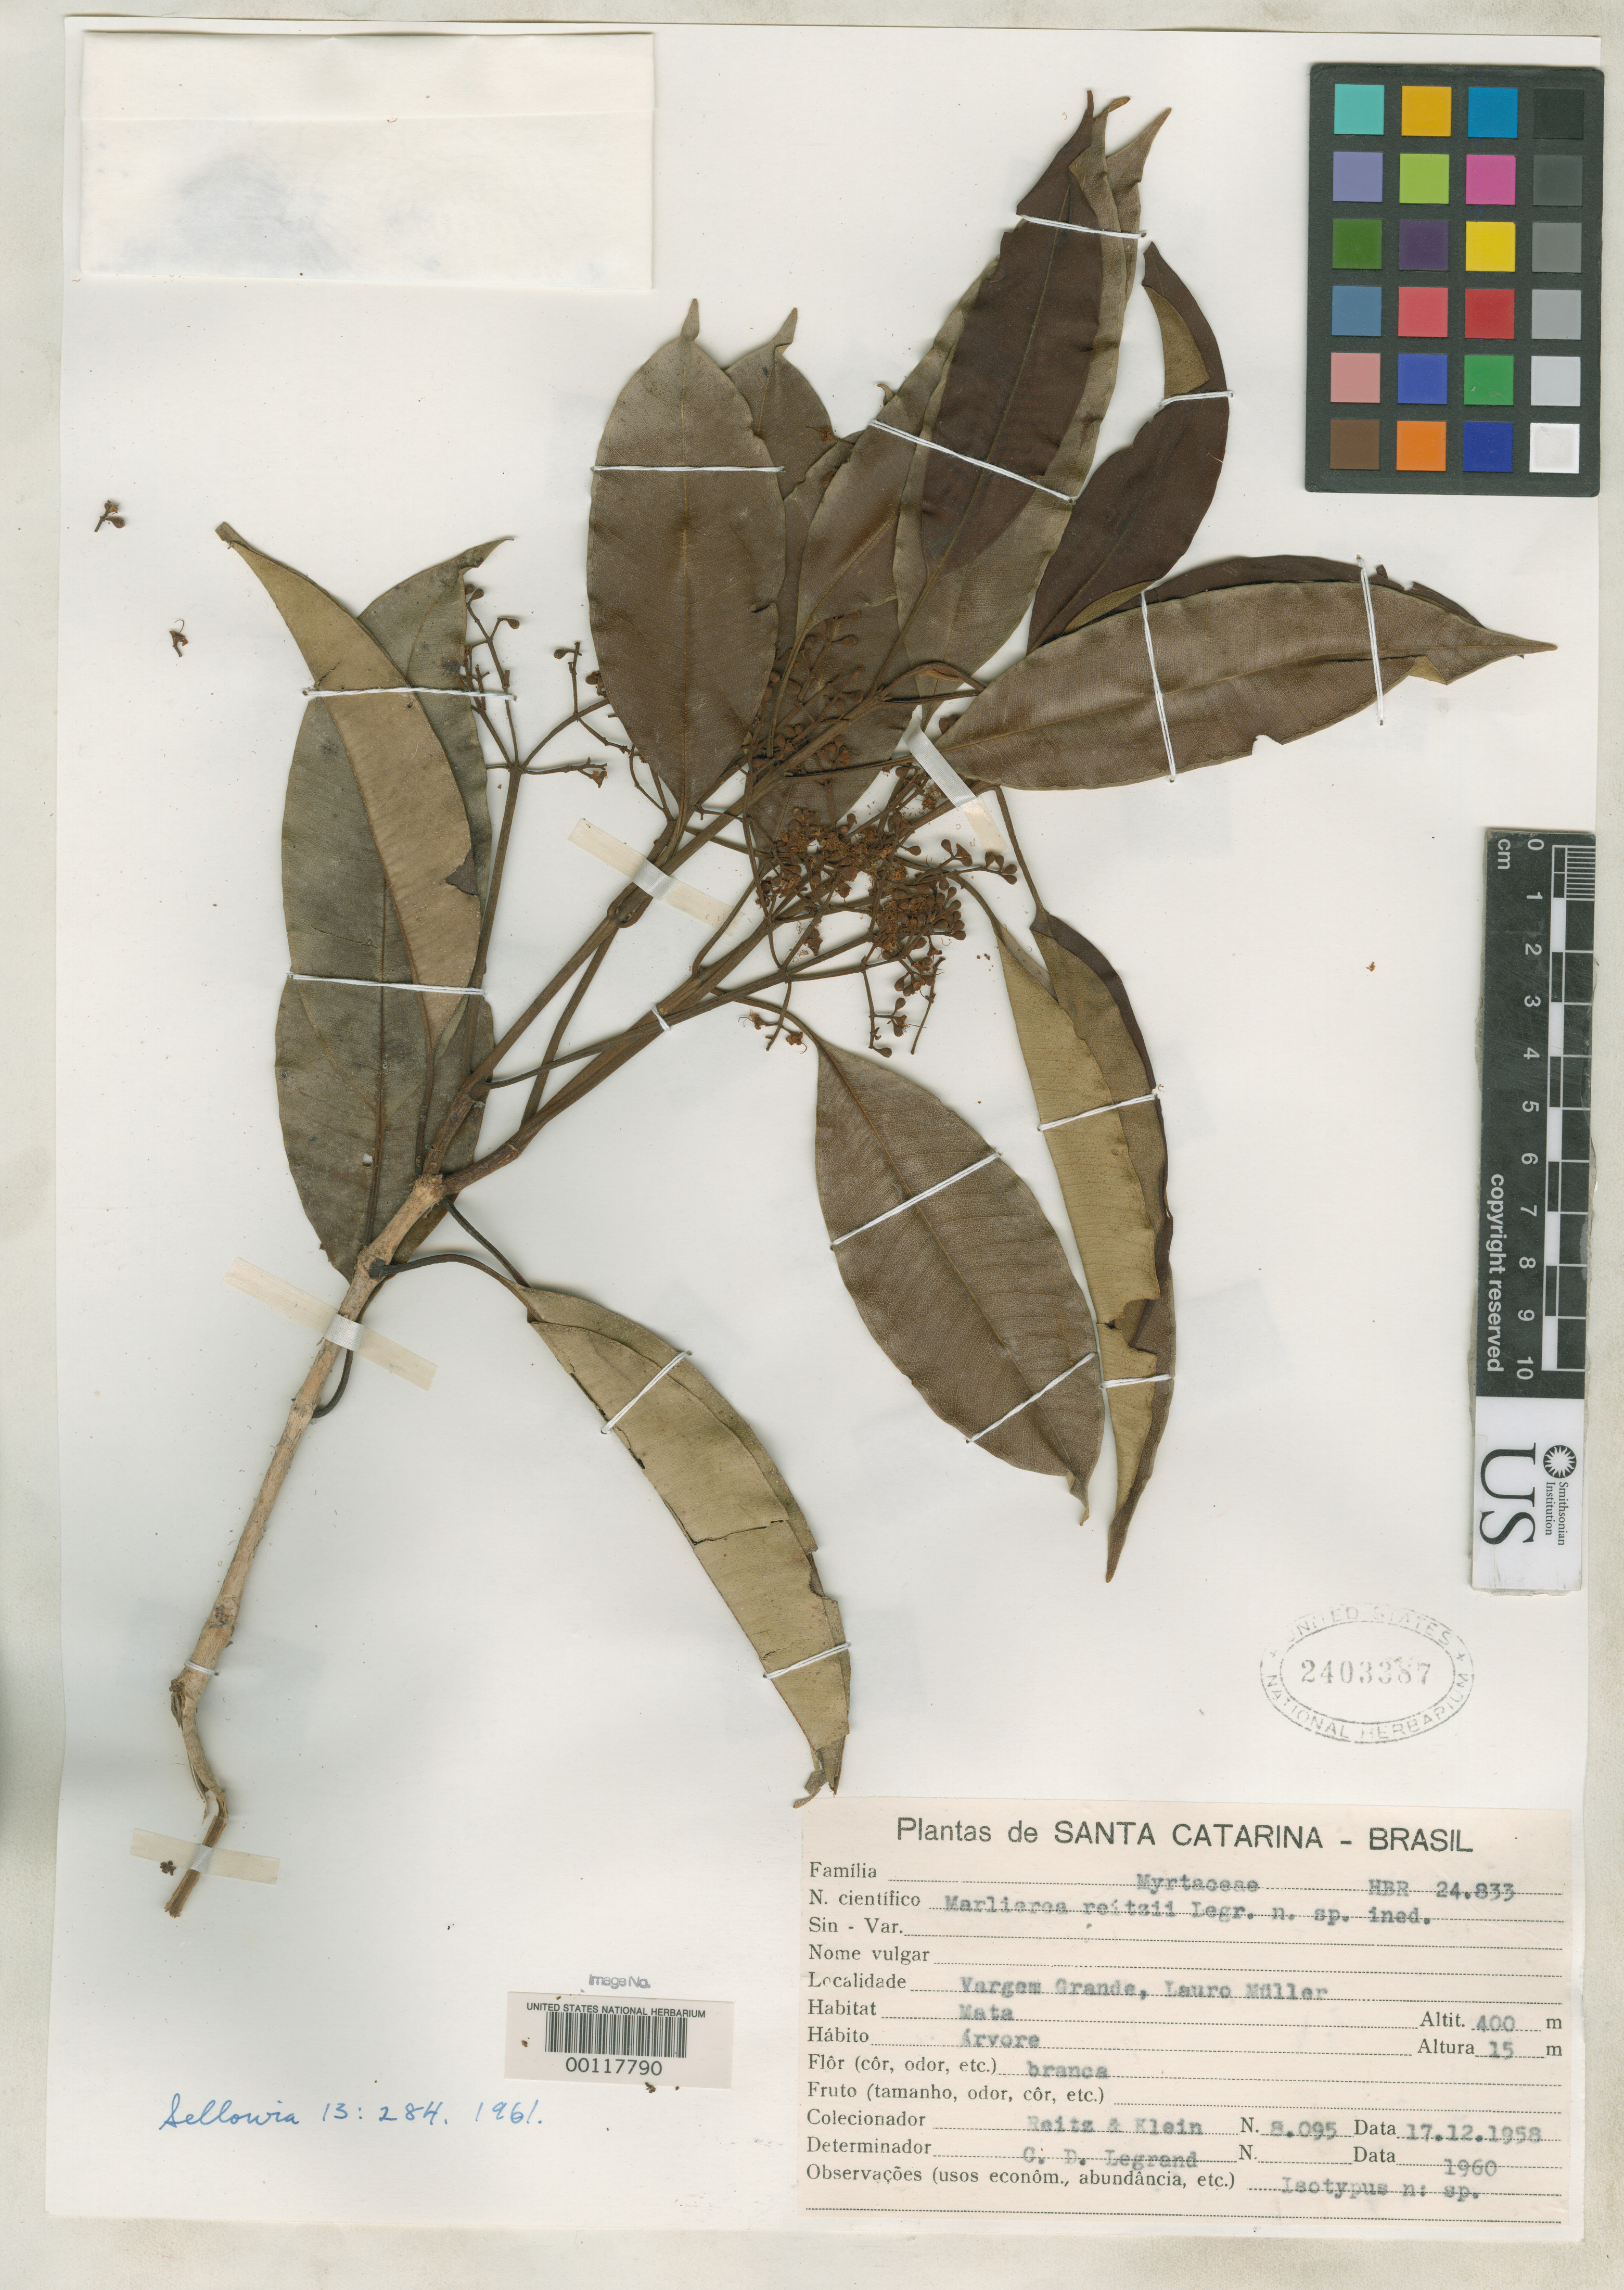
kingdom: Plantae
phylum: Tracheophyta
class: Magnoliopsida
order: Myrtales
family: Myrtaceae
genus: Marlierea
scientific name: Marlierea reitzii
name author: D. Legrand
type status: Isotype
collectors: R. Reitz & R. M. Klein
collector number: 8095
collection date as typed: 17 Dec 1958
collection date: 1958-12-17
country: Brazil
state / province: Santa Catarina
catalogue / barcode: US 2403387